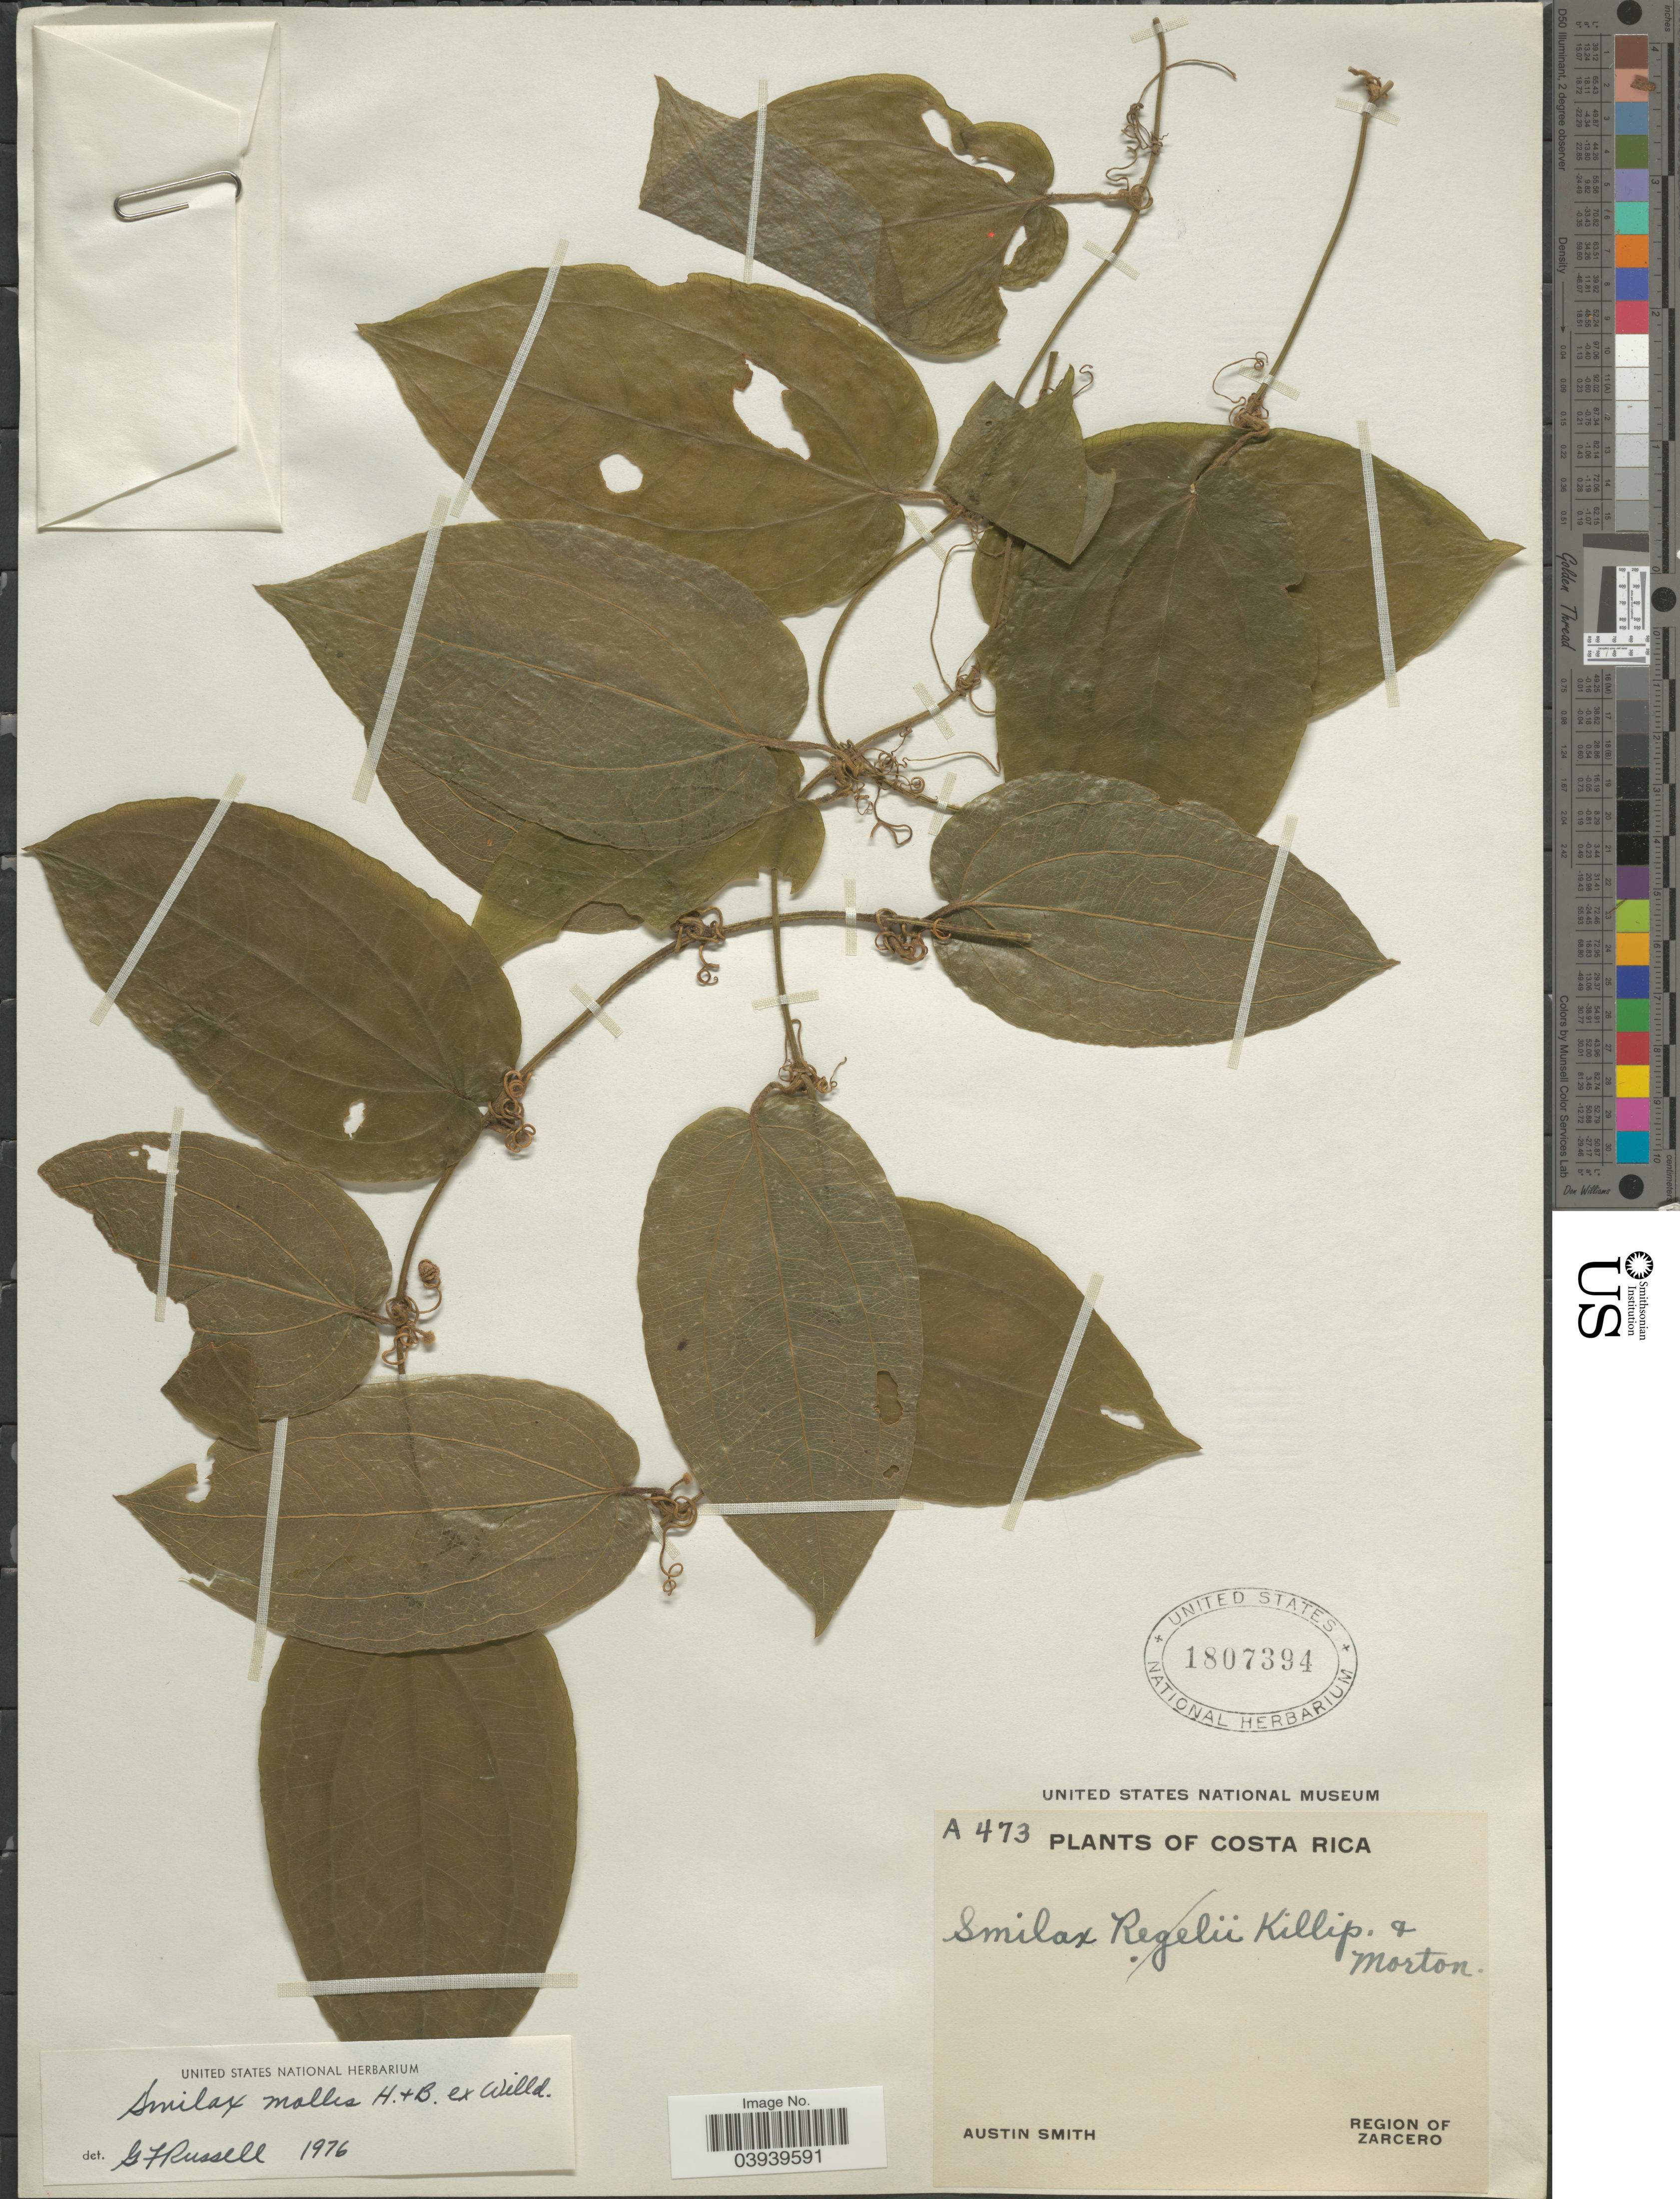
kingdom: Plantae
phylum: Tracheophyta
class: Liliopsida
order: Liliales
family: Smilacaceae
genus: Smilax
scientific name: Smilax mollis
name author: Humb. & Bonpl. ex Willd.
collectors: Aust P. Smith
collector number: A473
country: Costa Rica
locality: Region of Zarcero.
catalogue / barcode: US 1807394